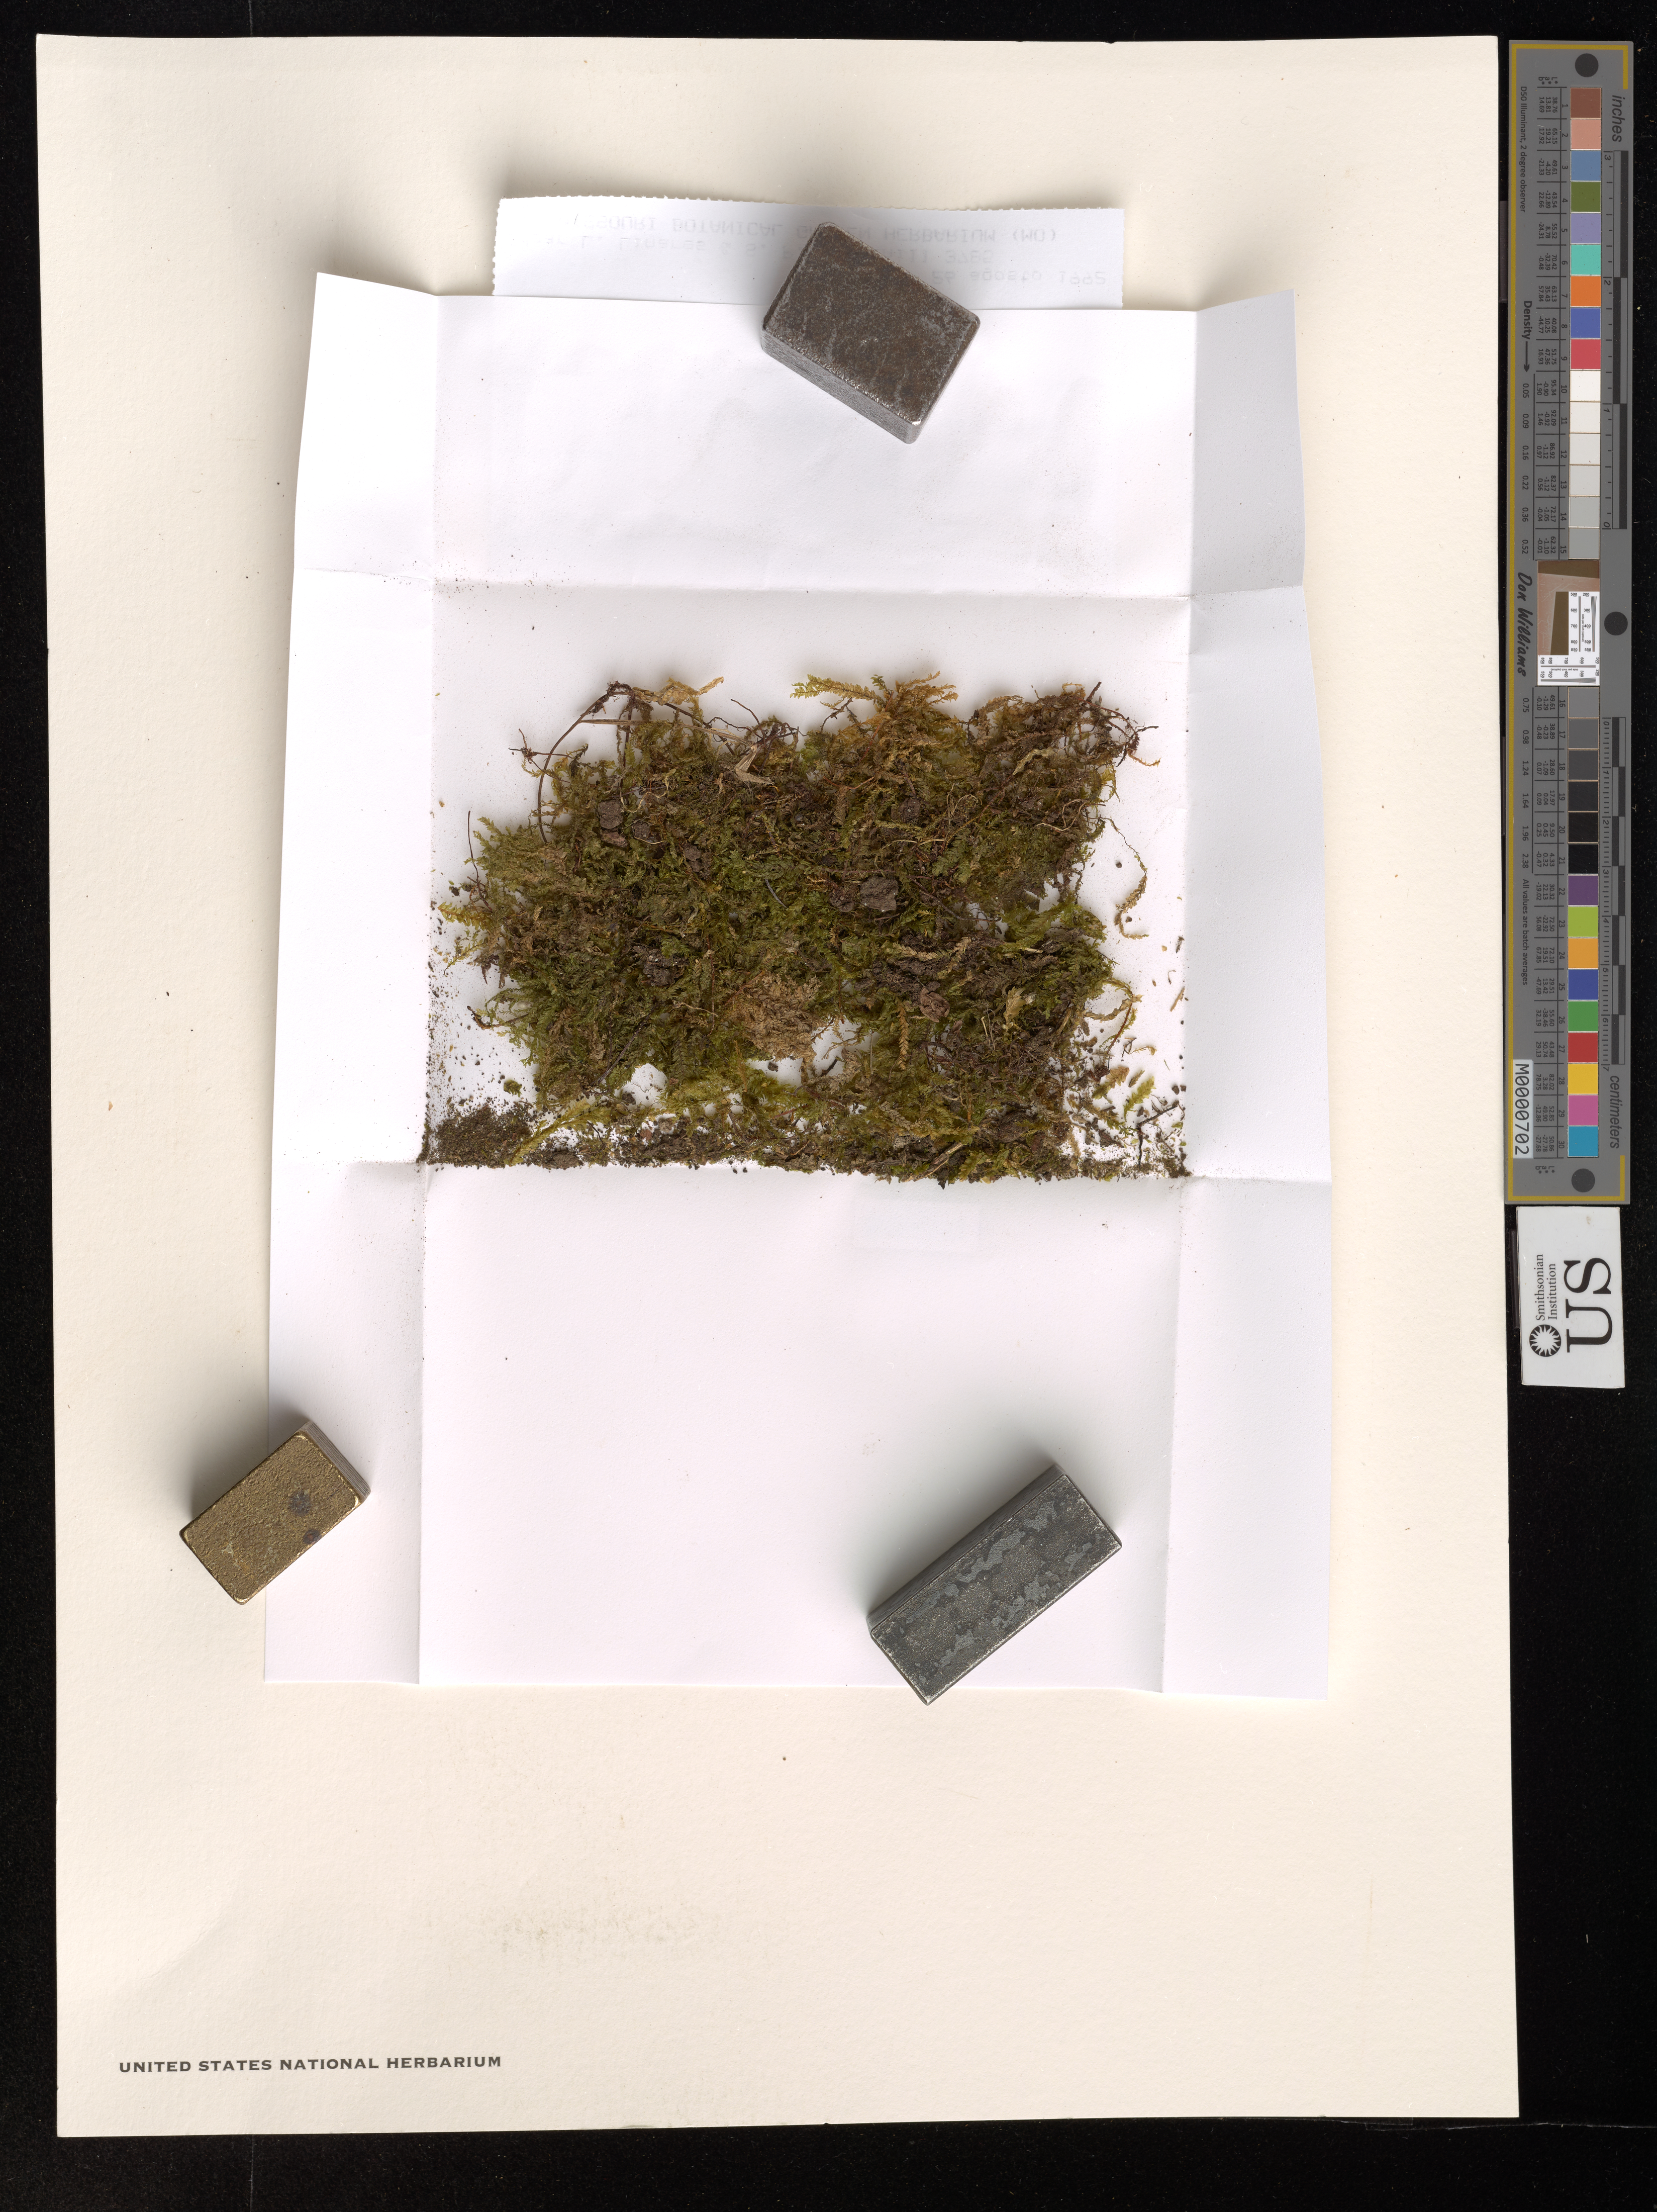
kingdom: Plantae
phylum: Bryophyta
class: Bryopsida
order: Hypnales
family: Neckeraceae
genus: Porotrichum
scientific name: Porotrichum lancifrons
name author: (Hampe) Mitt.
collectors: E. Linares & S. Churchill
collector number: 3785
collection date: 1992-08-26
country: Colombia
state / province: Cundinamarca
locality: Municipio de El Charquito: La Pena del Salto, canon de quebrada.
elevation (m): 2240